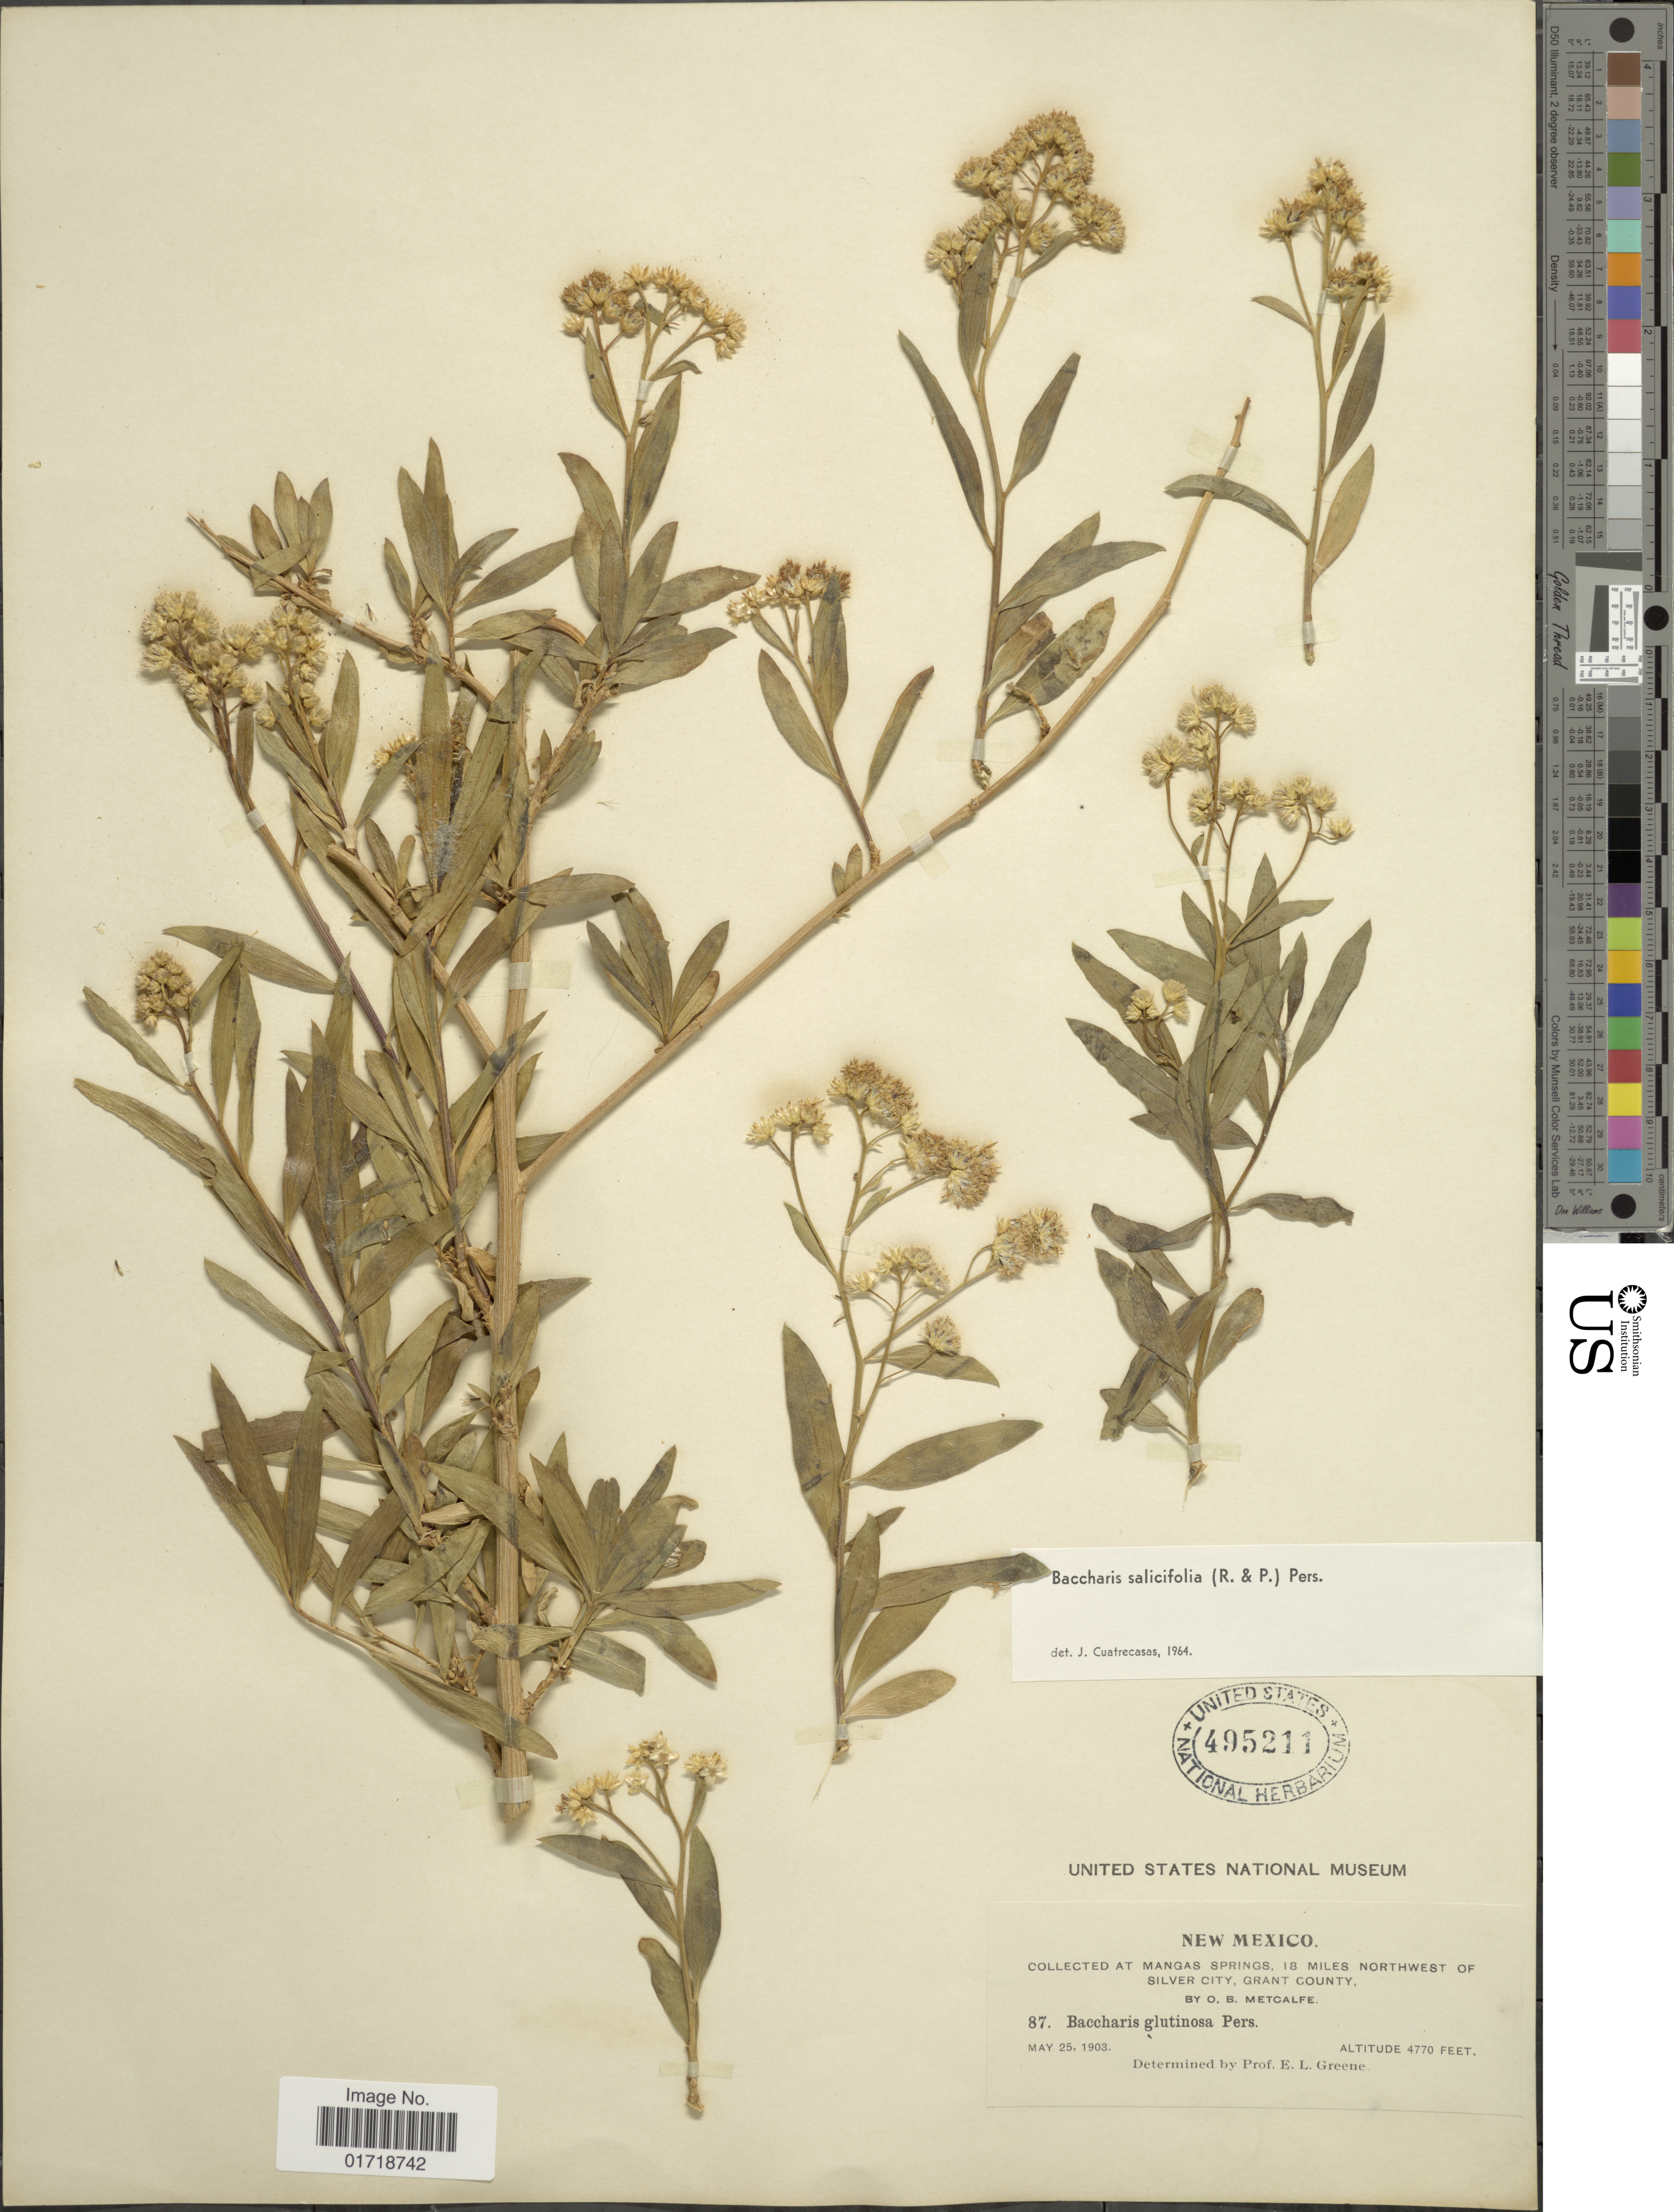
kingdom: Plantae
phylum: Tracheophyta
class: Magnoliopsida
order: Asterales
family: Asteraceae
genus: Baccharis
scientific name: Baccharis glutinosa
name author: Pers.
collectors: O. B. Metcalfe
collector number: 87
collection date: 1903-05-25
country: United States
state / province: New Mexico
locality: At Mangas Springs, 18 miles Northwest of Silver city, Grant County.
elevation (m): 1454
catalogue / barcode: US 495211